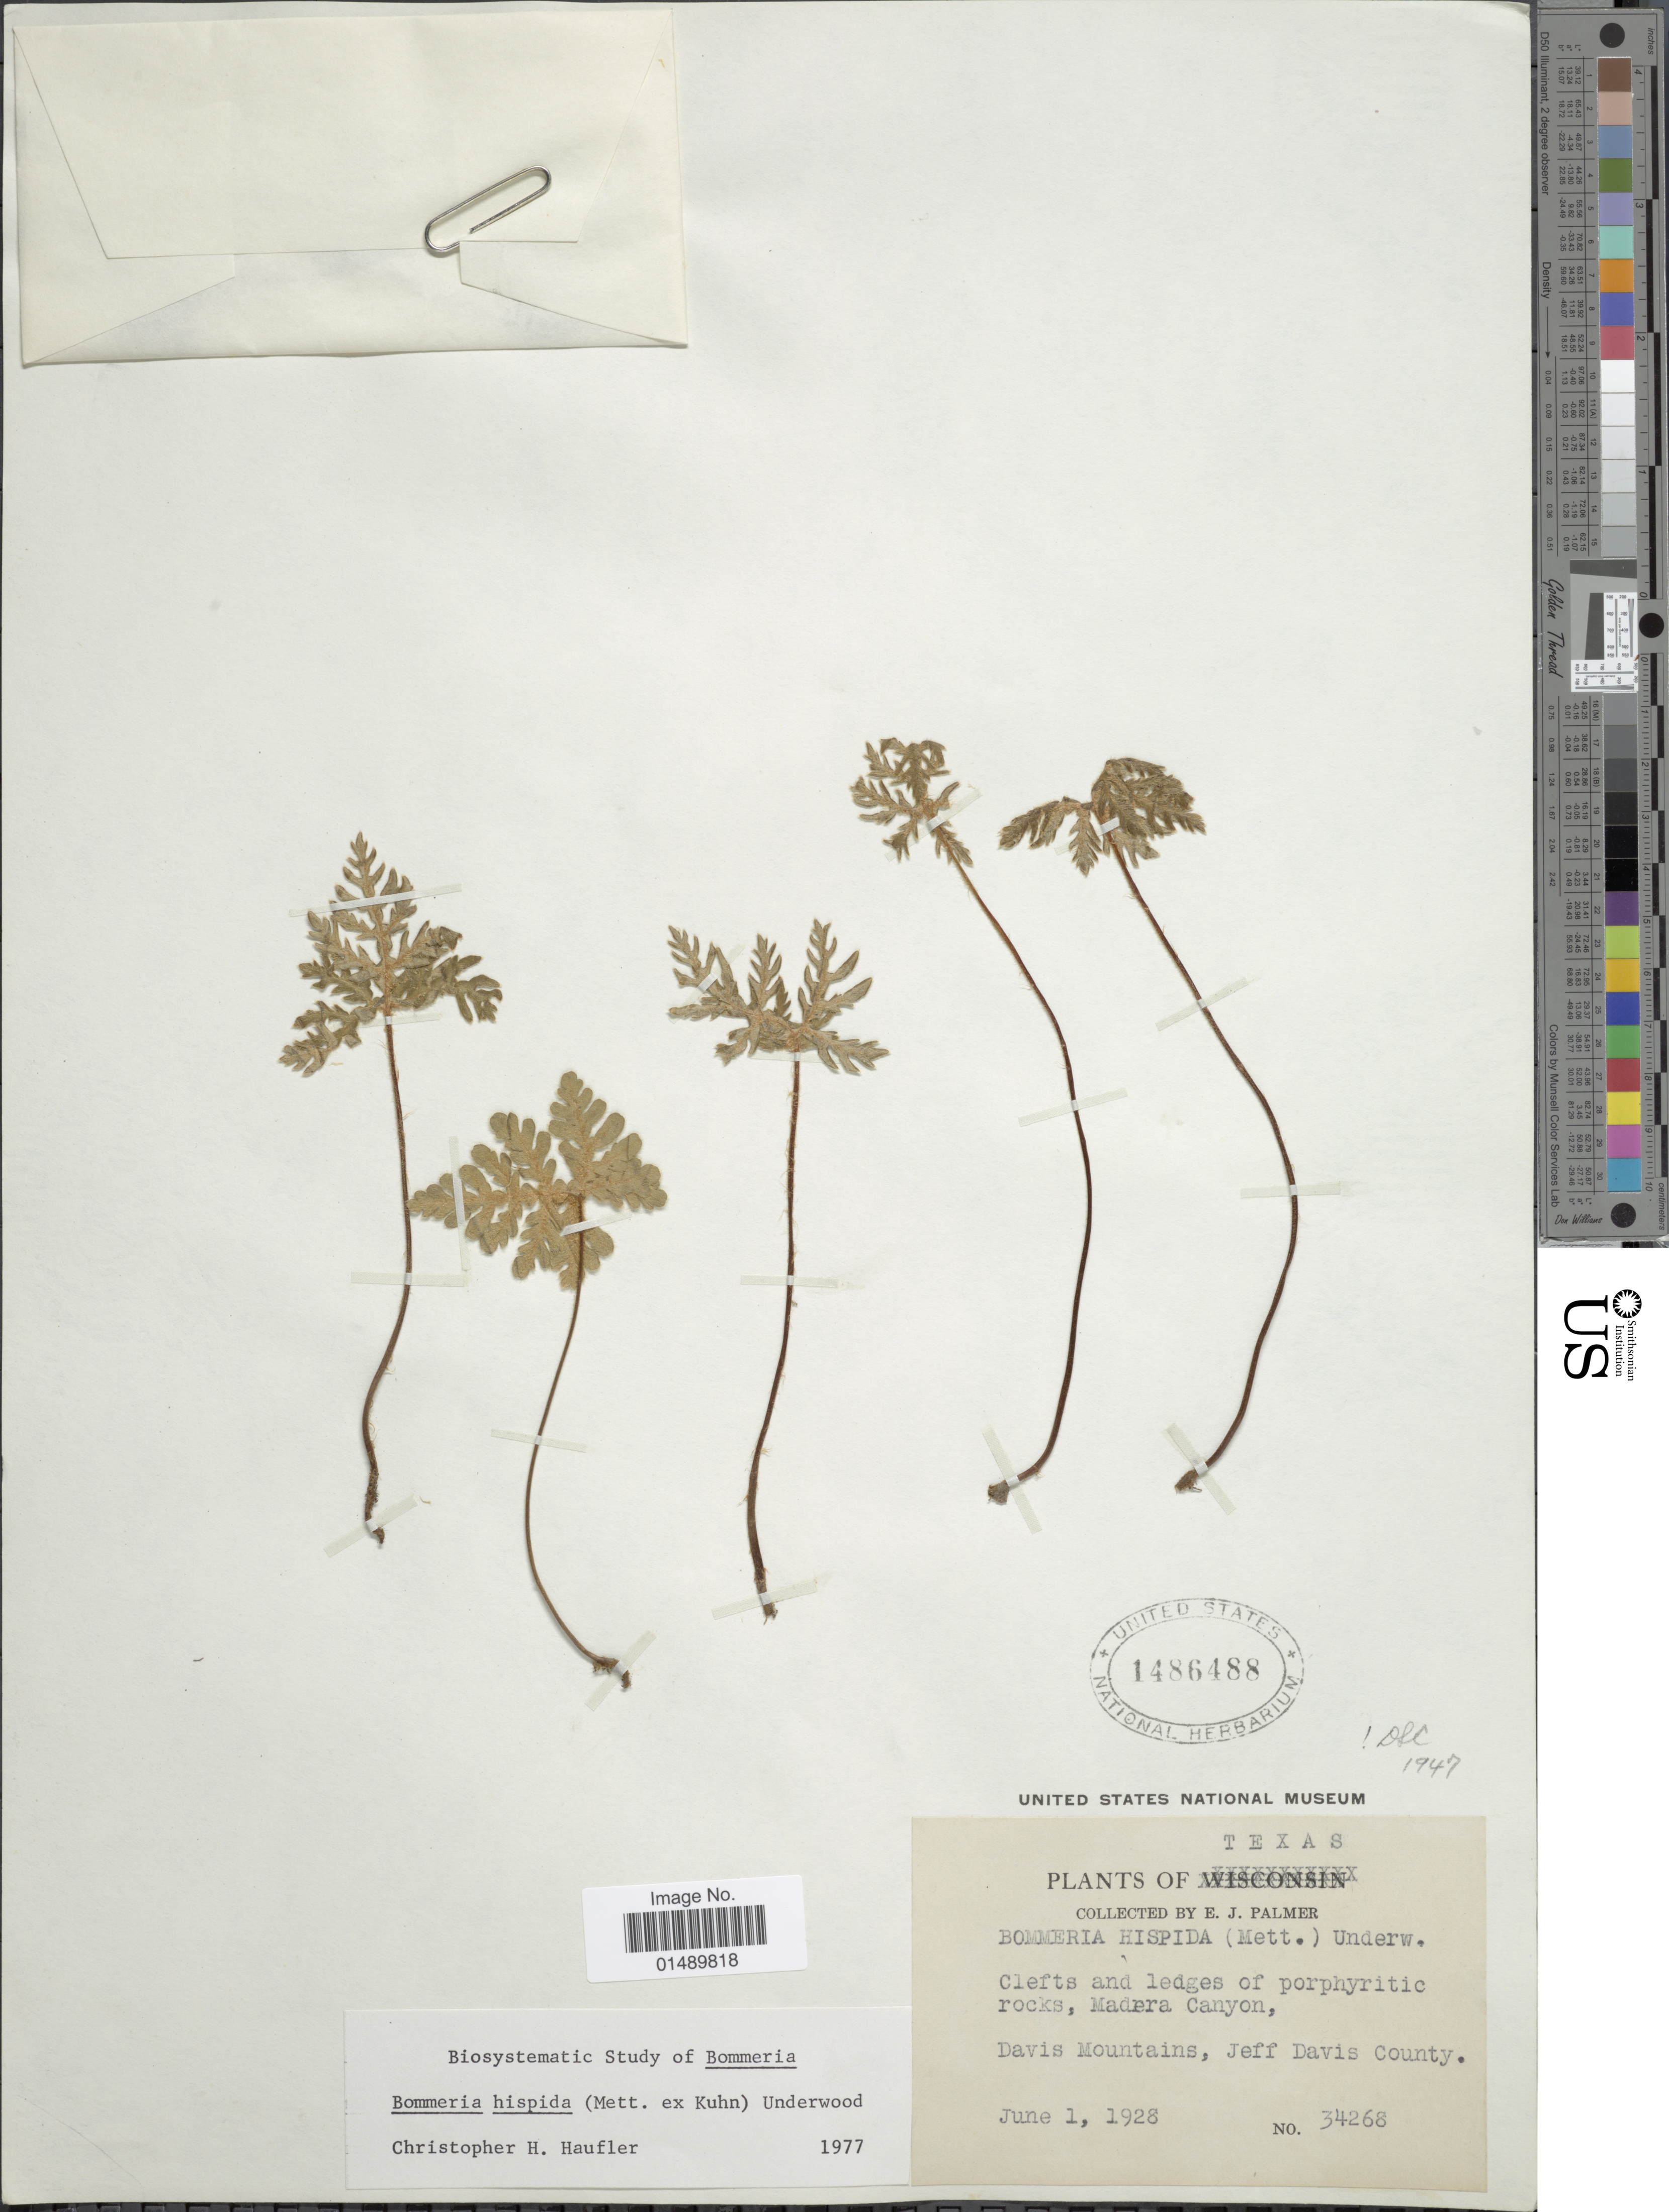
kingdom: Plantae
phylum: Tracheophyta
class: Polypodiopsida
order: Polypodiales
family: Pteridaceae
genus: Bommeria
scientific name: Bommeria hispida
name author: (Mett. ex Kuhn) Underw.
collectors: E. J. Palmer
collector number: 34268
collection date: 1928-06-01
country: United States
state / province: Texas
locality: Texas, Clefts and ledges of porphyritic rocks, Madera Canyon, Davis Mountains, Jeff Davis County.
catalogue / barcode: US 1486488